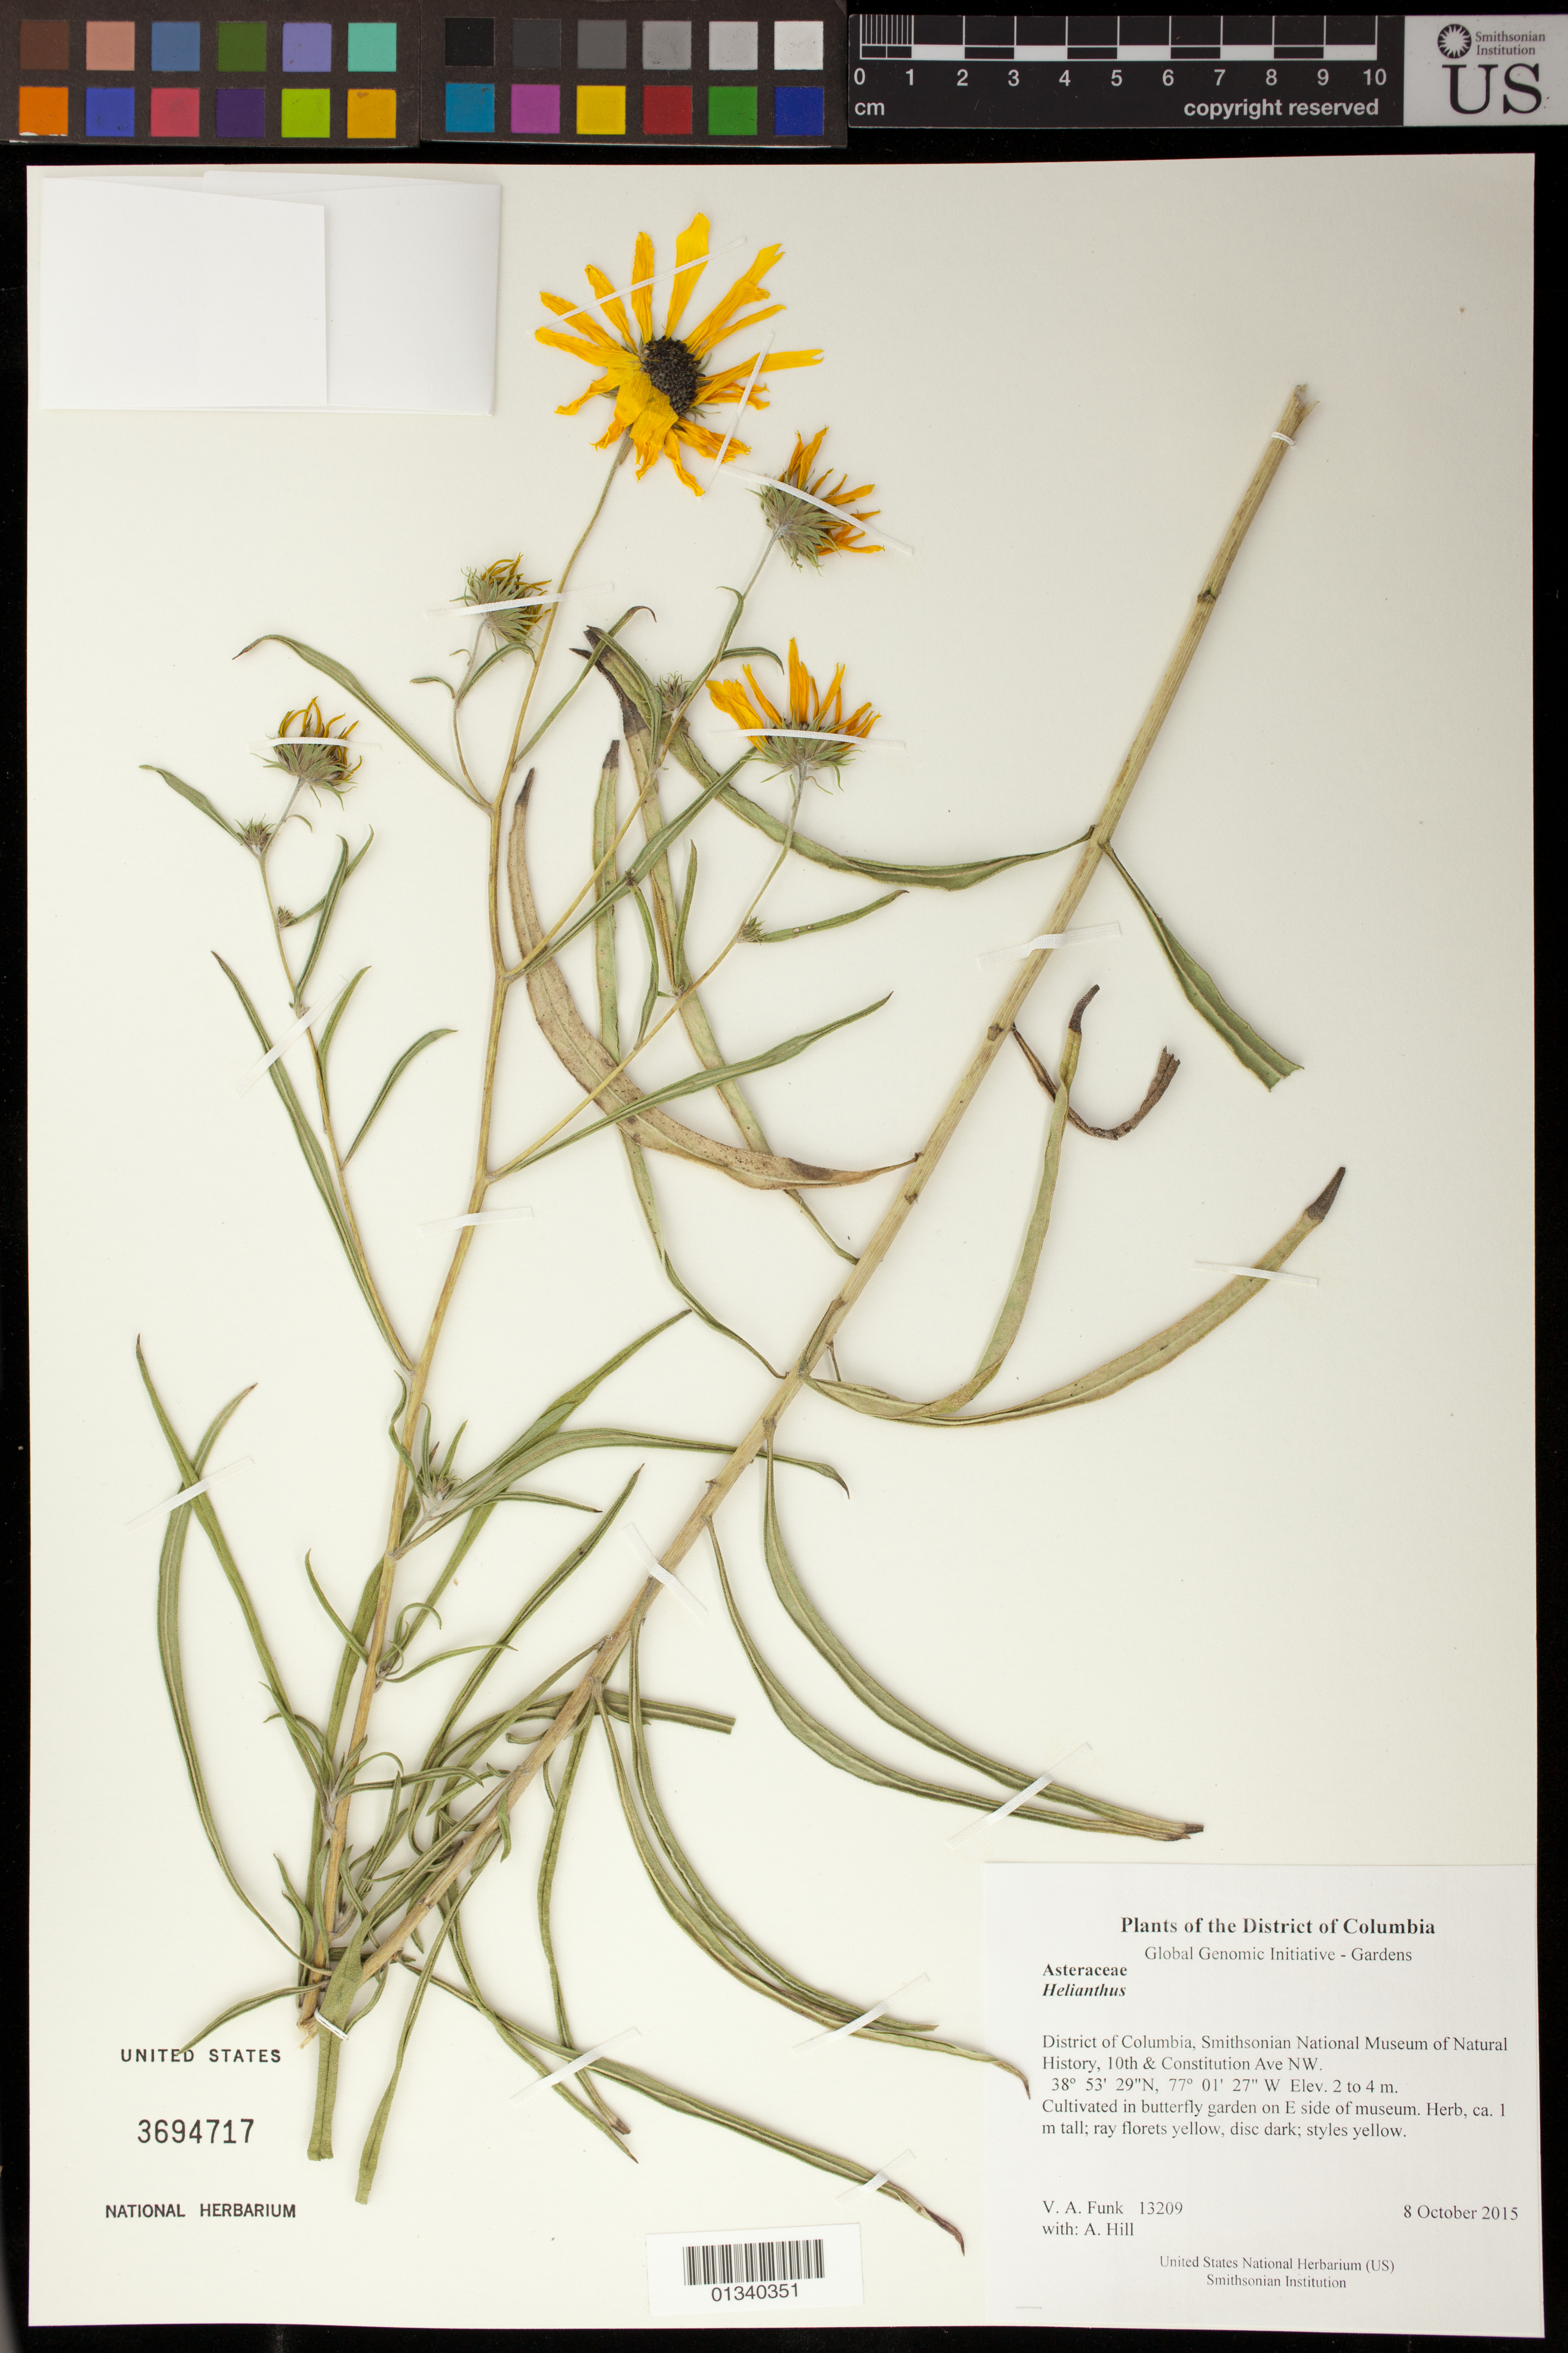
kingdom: Plantae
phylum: Tracheophyta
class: Magnoliopsida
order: Asterales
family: Asteraceae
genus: Helianthus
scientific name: Helianthus sp.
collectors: A. Hill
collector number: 13209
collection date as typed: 8 October 2015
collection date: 2015-10-08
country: United States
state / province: District of Columbia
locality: Smithsonian National Museum of Natural History, 10th & Constitution Ave NW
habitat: Cultivated in butterfly garden on E side of museum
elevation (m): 2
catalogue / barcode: US 3694717